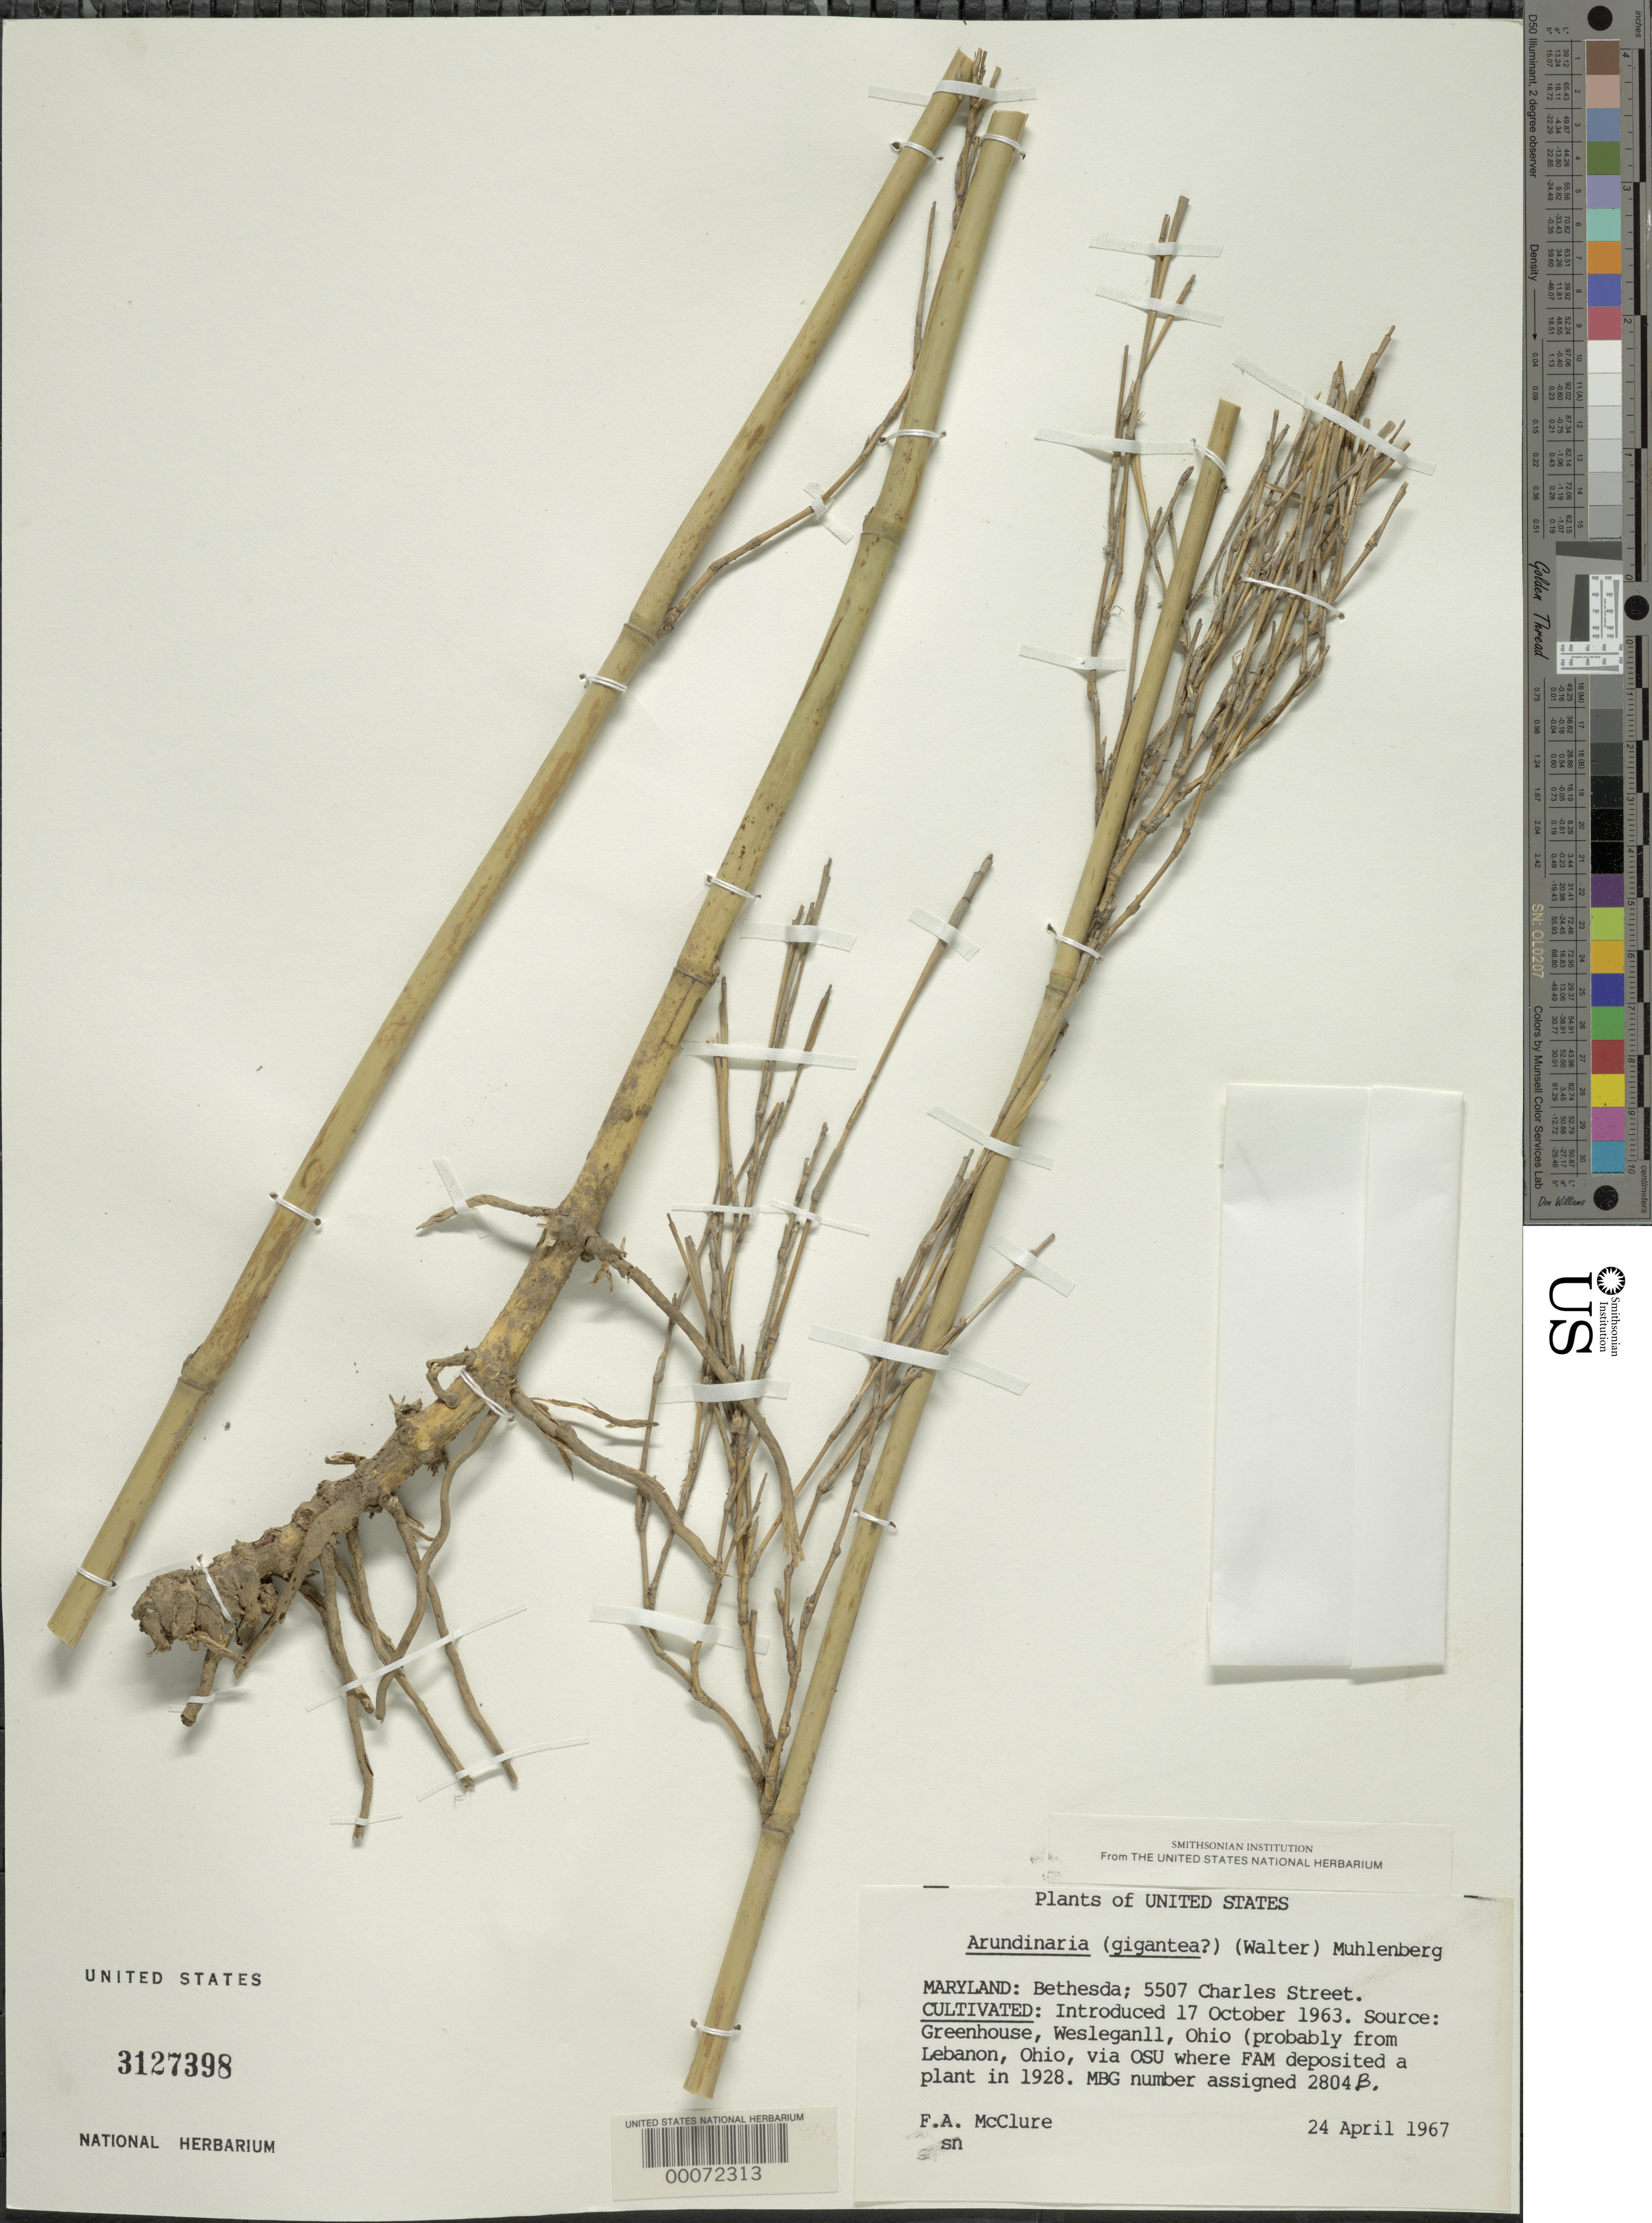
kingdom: Plantae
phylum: Tracheophyta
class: Liliopsida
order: Poales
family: Poaceae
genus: Arundinaria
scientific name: Arundinaria gigantea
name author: (Walter) Muhl.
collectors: F. A. McClure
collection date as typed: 24 Apr 1967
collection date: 1967-04-24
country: United States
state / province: Maryland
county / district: Montgomery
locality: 5507 Charles Street, Bethesda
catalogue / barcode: US 3127398